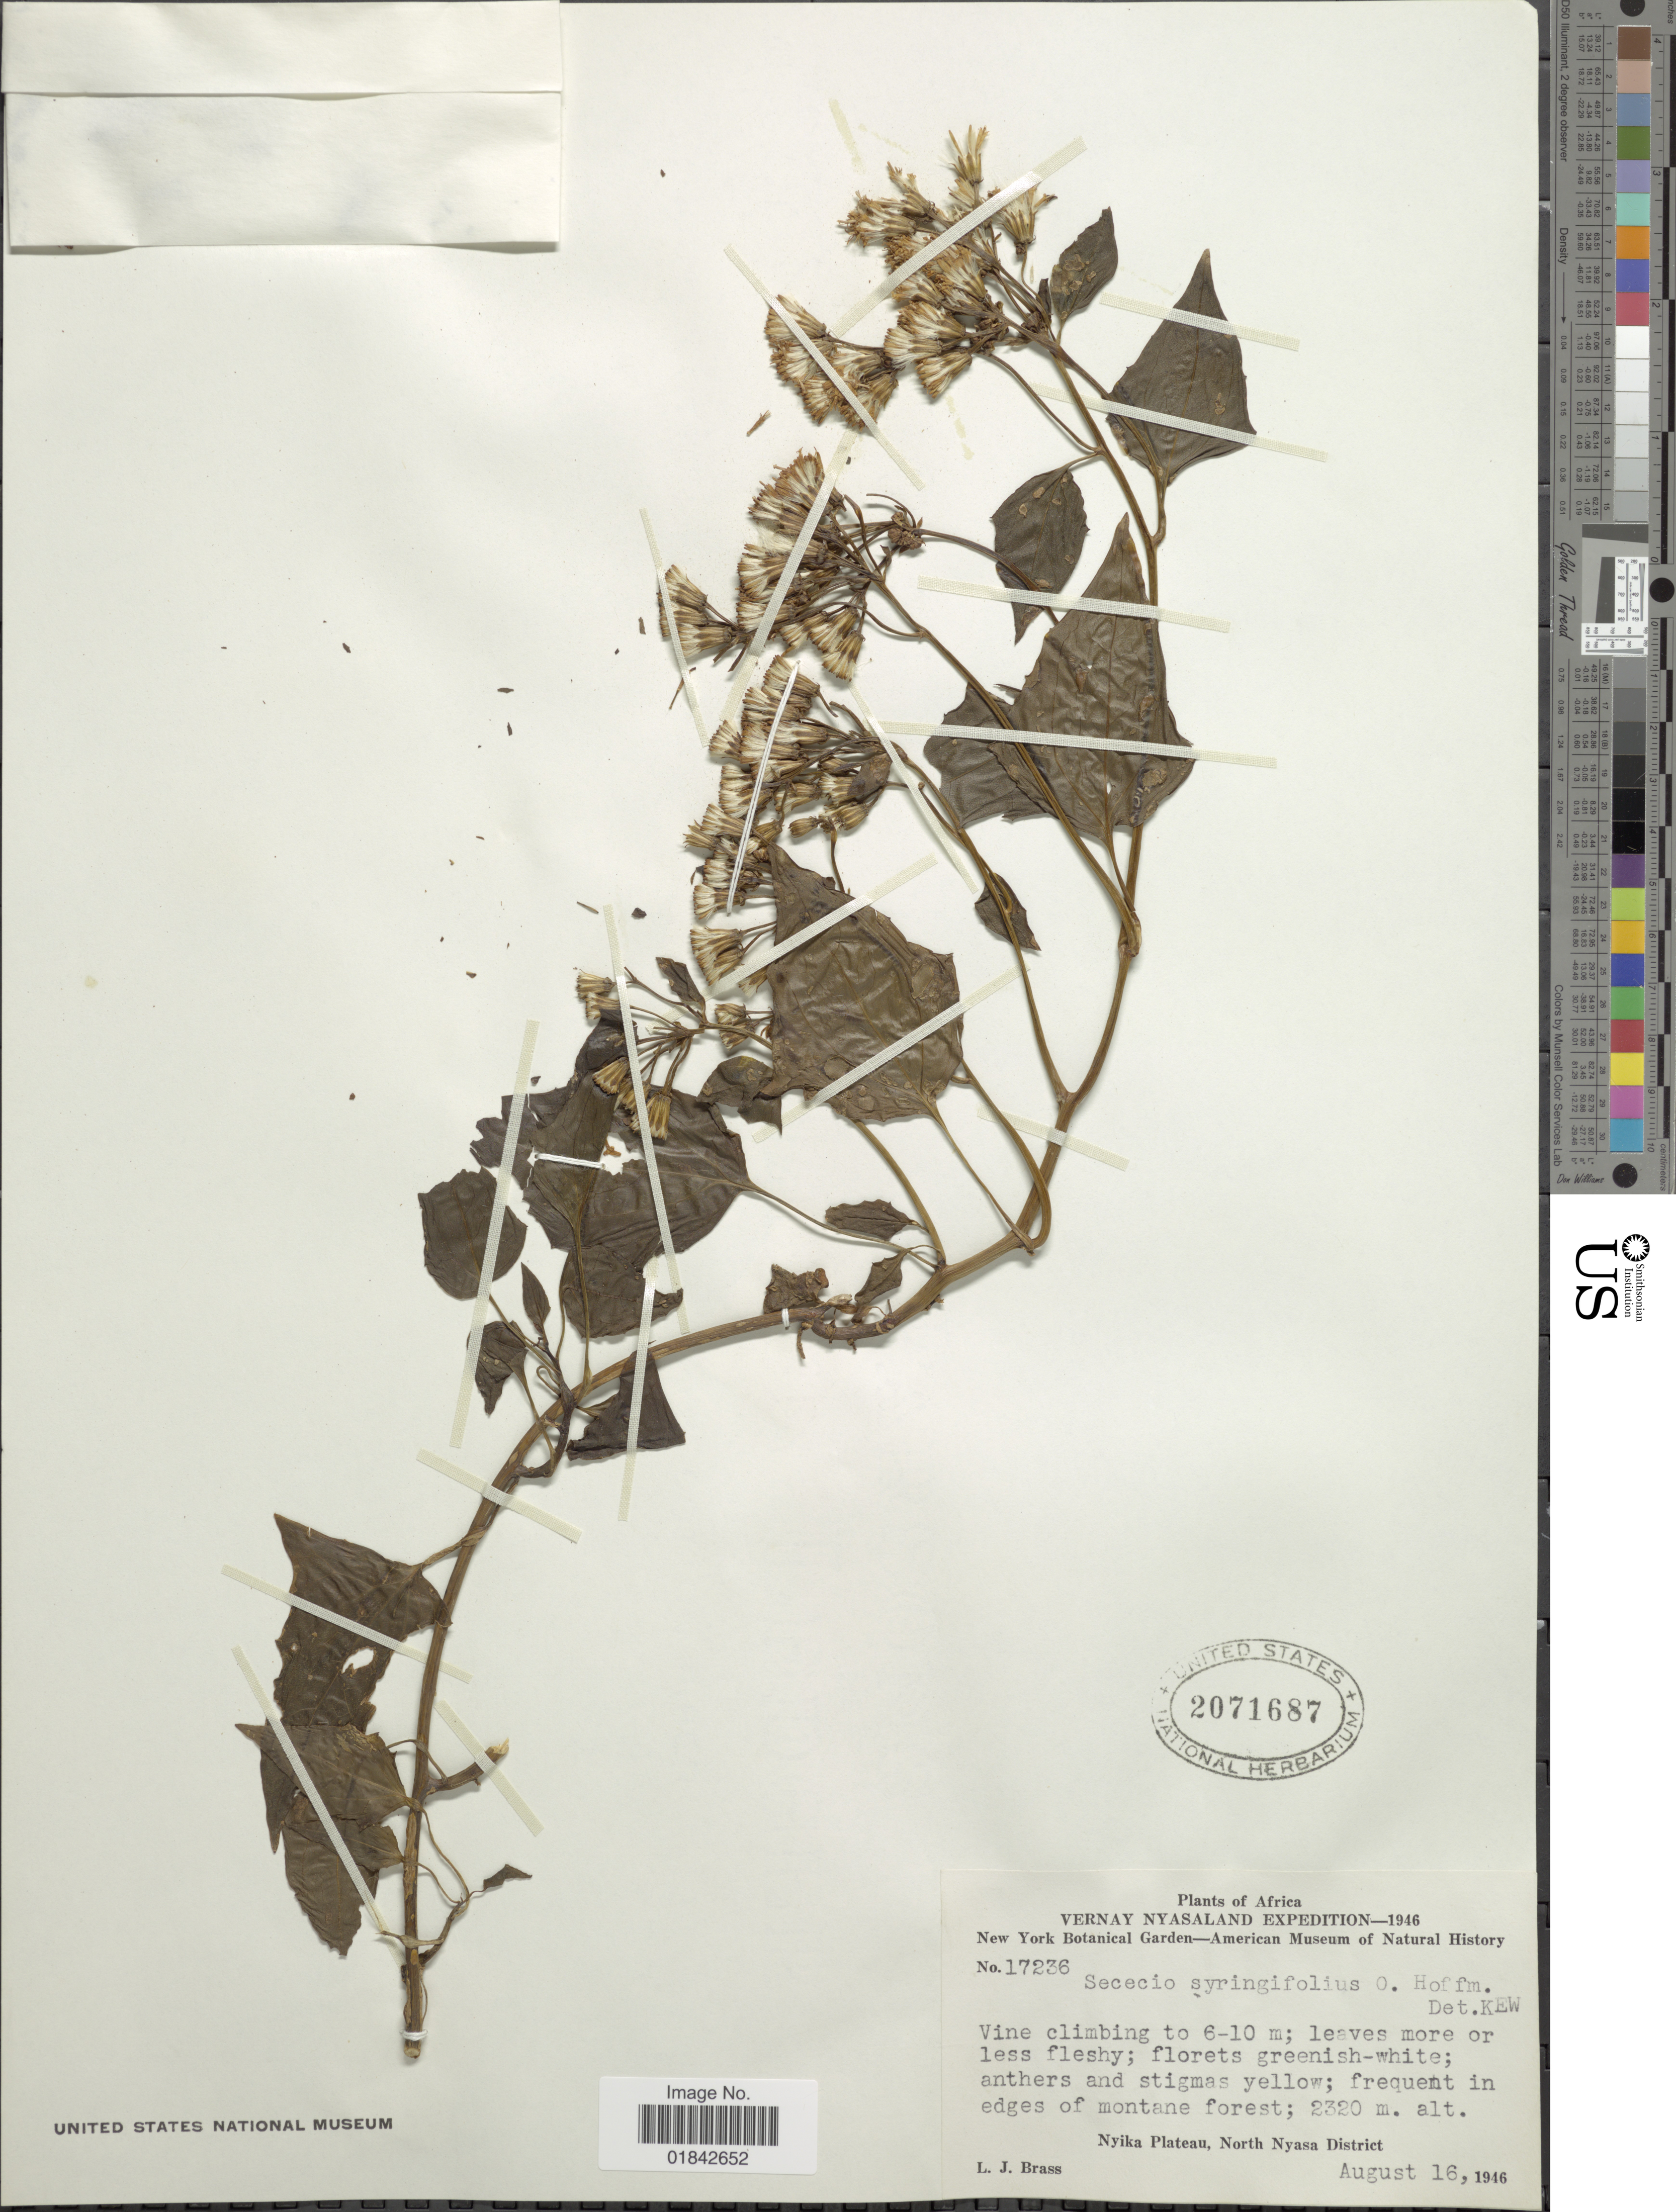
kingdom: Plantae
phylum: Tracheophyta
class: Magnoliopsida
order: Asterales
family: Asteraceae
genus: Senecio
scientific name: Senecio syringifolius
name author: O. Hoffm.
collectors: L. J. Brass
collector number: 17236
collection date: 1946-08-16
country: Malawi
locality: Vernay Nyasaland, Nyika Plateau, North Nyasa District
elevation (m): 2320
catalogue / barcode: US 2071687